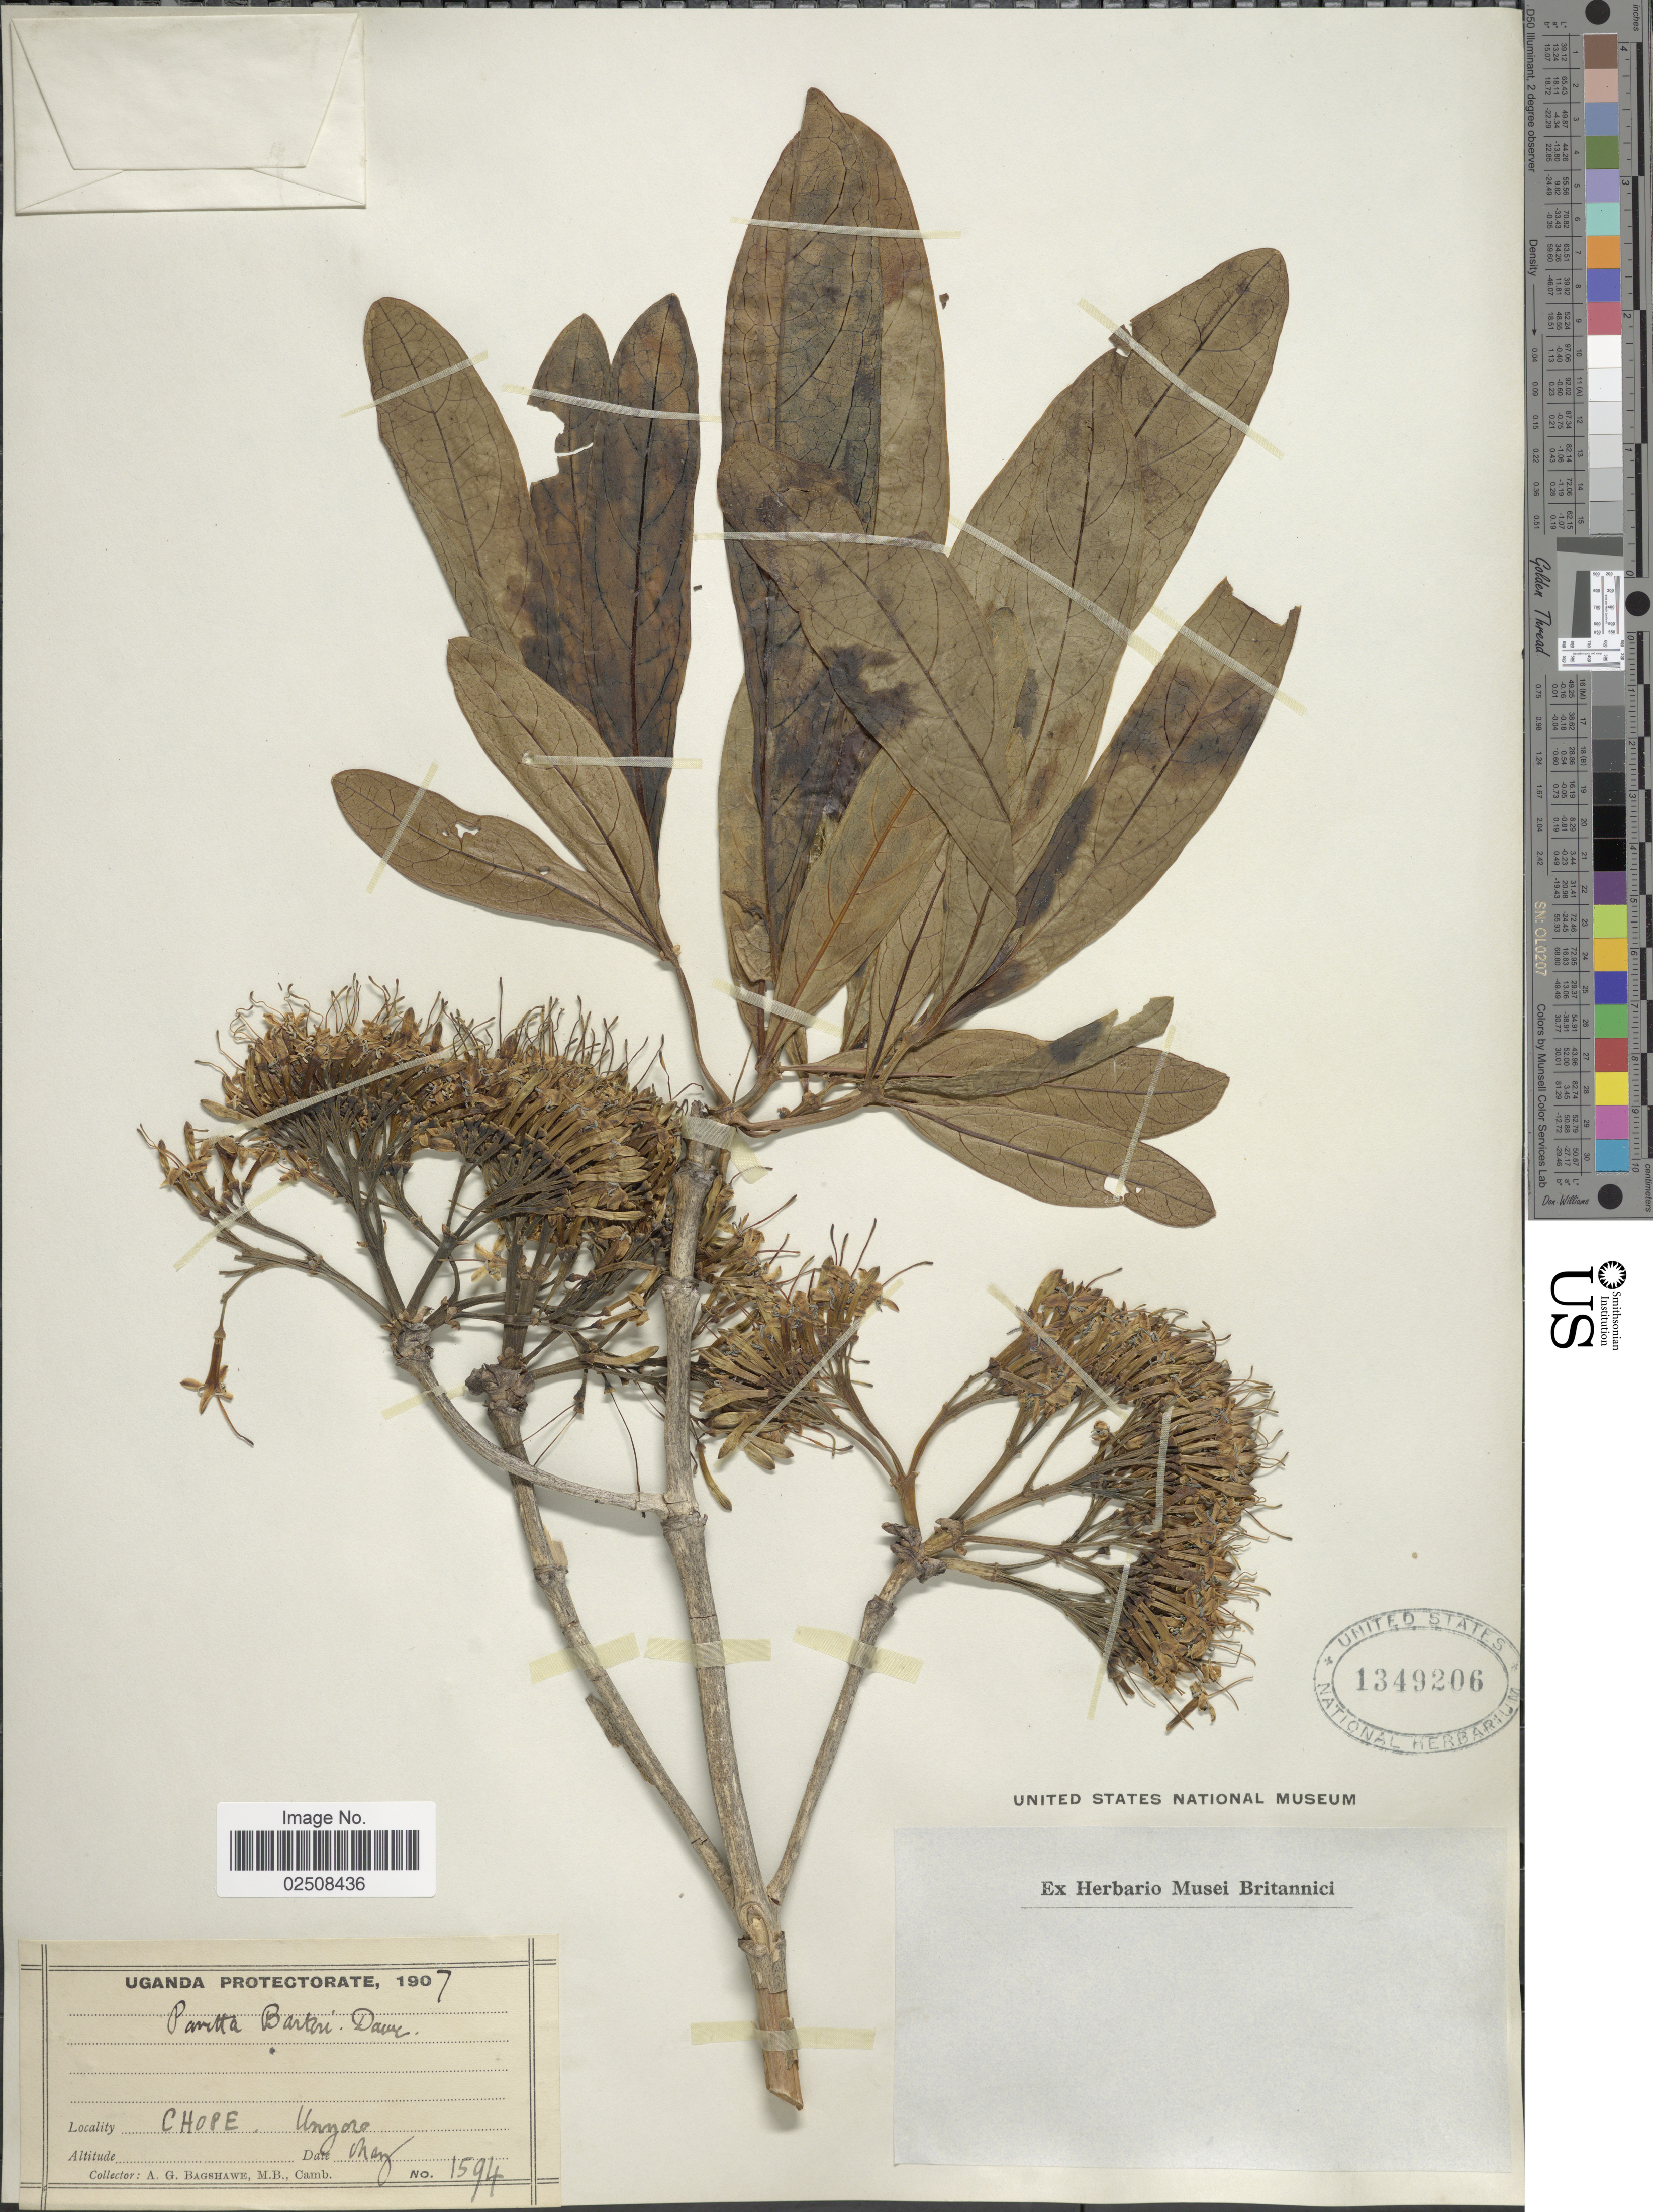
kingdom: Plantae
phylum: Tracheophyta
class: Magnoliopsida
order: Gentianales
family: Rubiaceae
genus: Pavetta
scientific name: Pavetta barteri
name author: Dawe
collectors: A. Bagshawe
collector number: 1594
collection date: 1907-03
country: Uganda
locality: Uganda Protectorate. Chope, Unyoro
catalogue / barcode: US 1349206